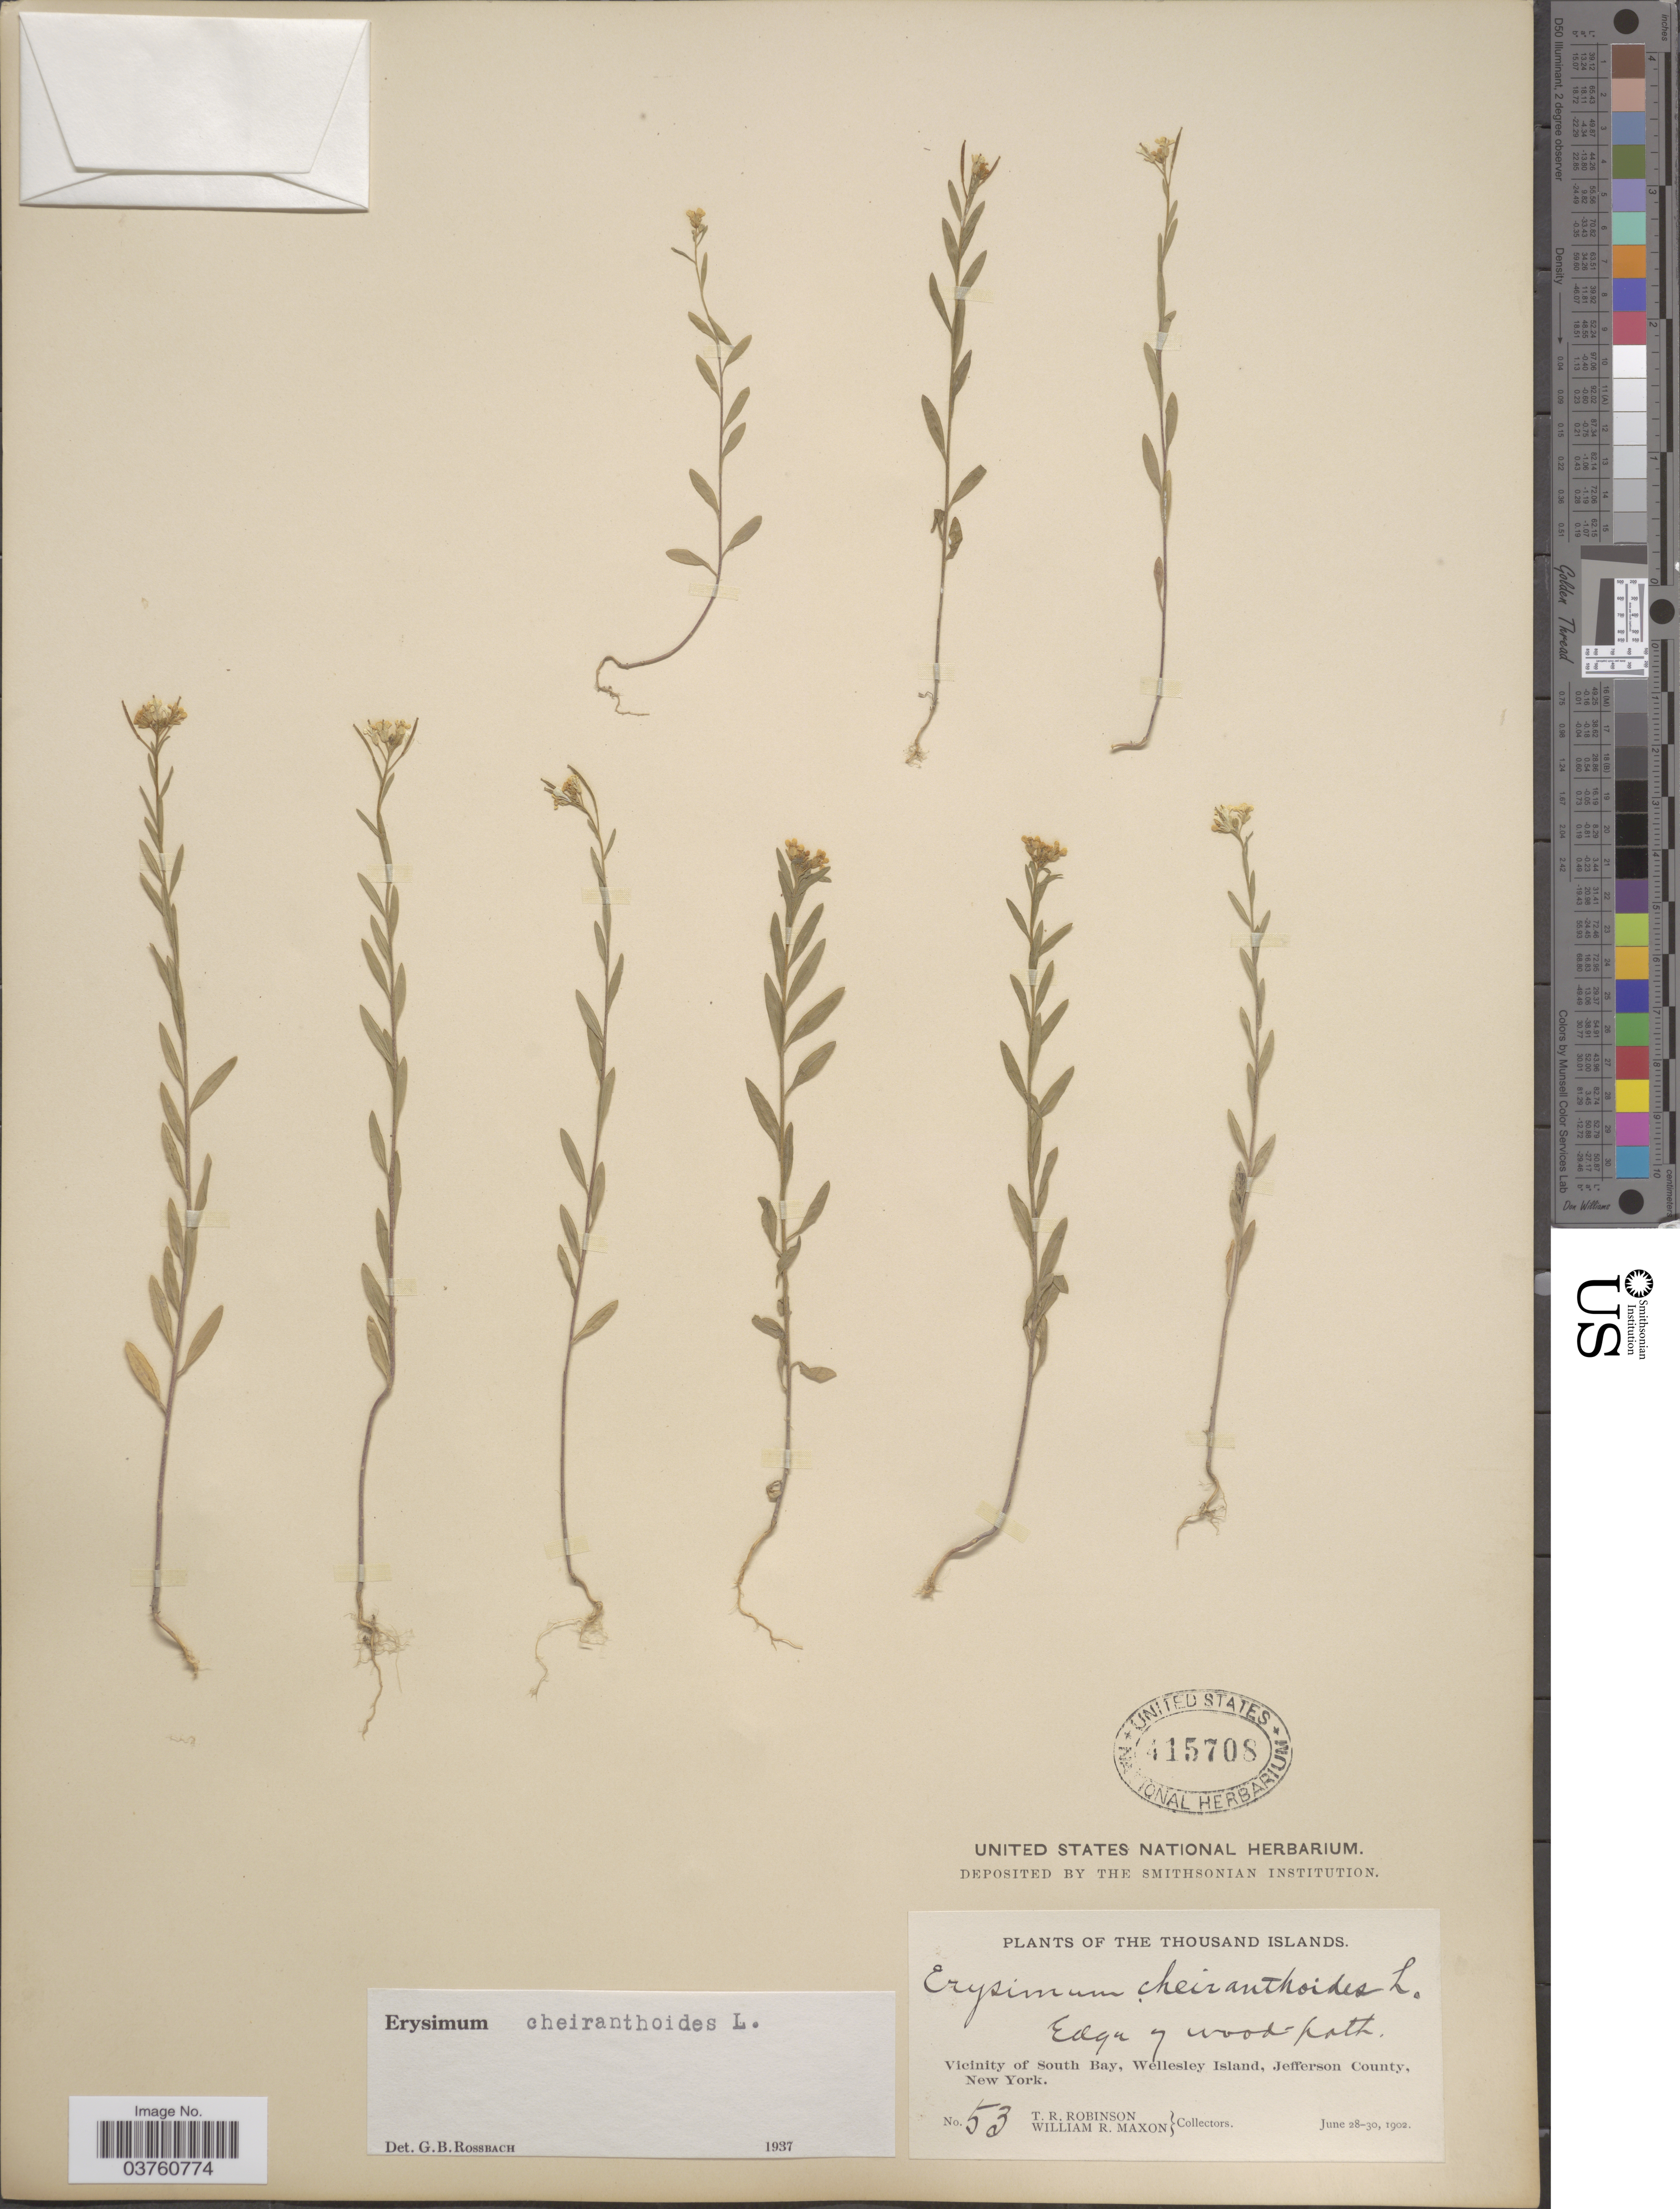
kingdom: Plantae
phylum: Tracheophyta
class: Magnoliopsida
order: Brassicales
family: Brassicaceae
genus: Erysimum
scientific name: Erysimum cheiranthoides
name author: L.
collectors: T. R. Robinson & W. R. Maxon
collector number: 53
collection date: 1902-06-28/1902-06-30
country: United States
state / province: New York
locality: The Thousand Islands. Vicinity of South Bay, Wellesley Island, Jefferson County.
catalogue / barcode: US 415708